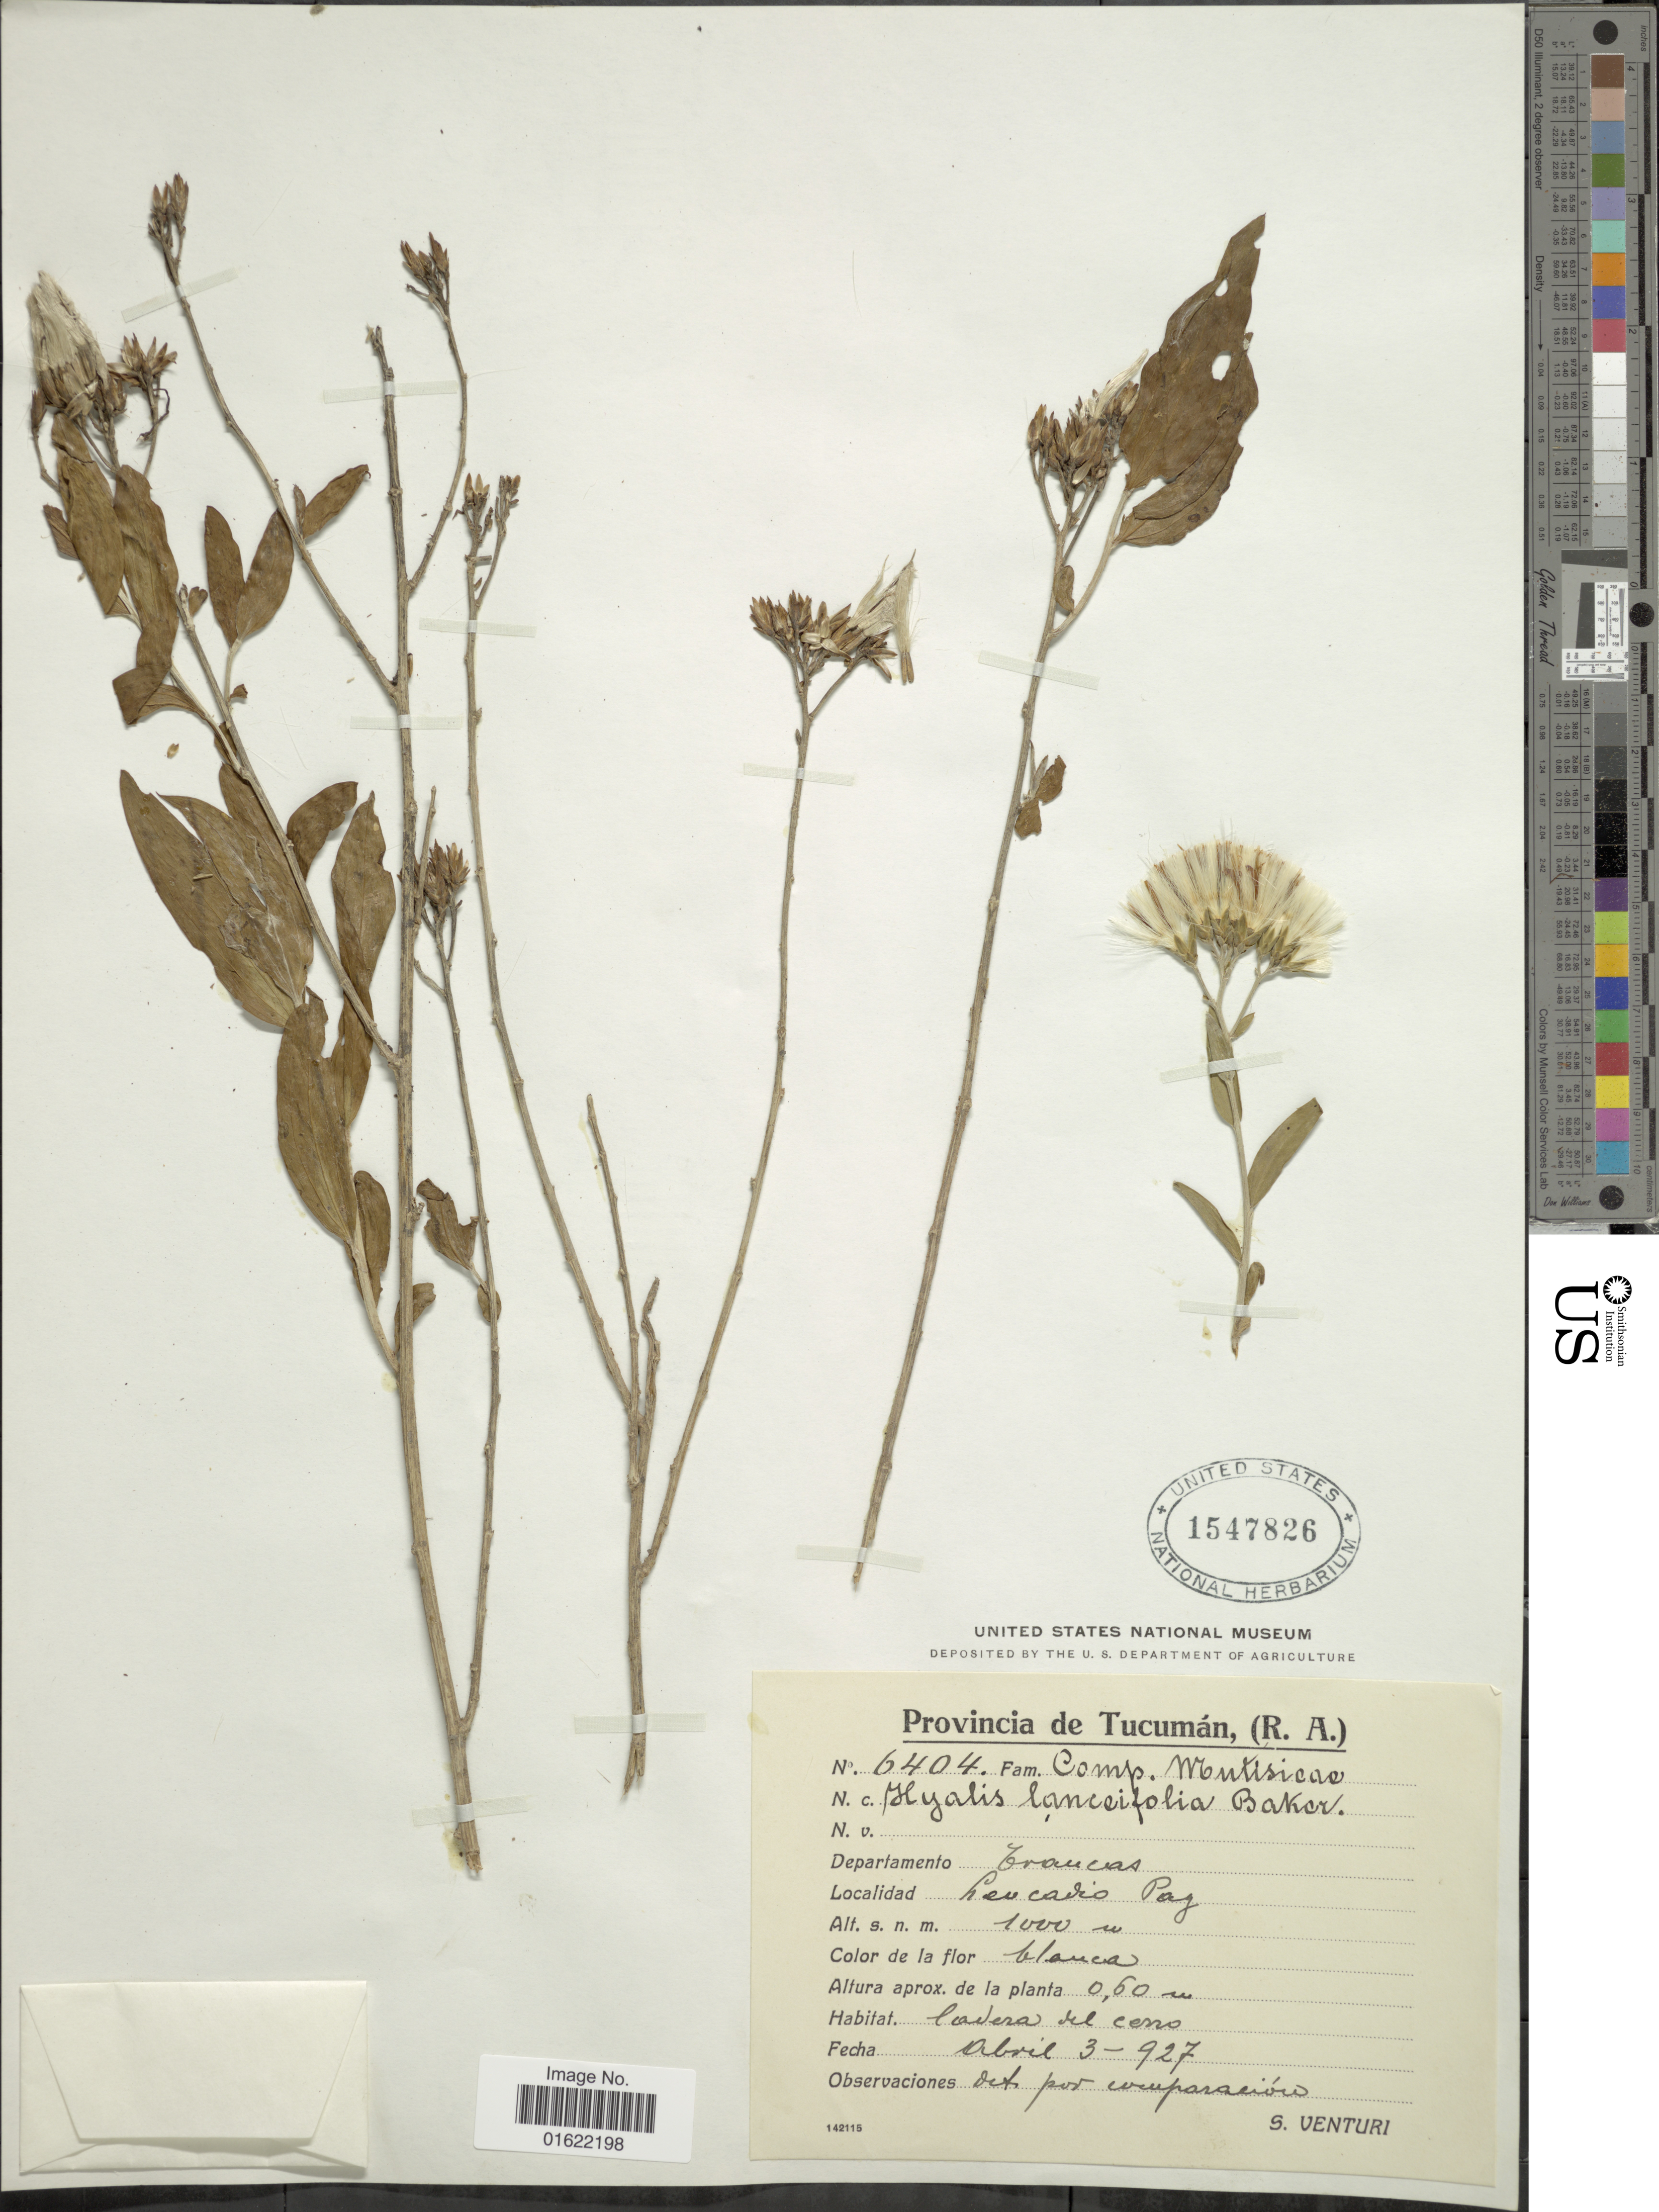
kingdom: Plantae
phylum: Tracheophyta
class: Magnoliopsida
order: Asterales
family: Asteraceae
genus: Hyalis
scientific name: Hyalis lancifolia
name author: Baker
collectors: S. Venturi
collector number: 6404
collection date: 1927-04-03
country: Argentina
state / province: Tucuman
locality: Provincia de Tucuman, (R. A.), Departamento Crancas. Levcavio Pay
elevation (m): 1000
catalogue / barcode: US 1547826